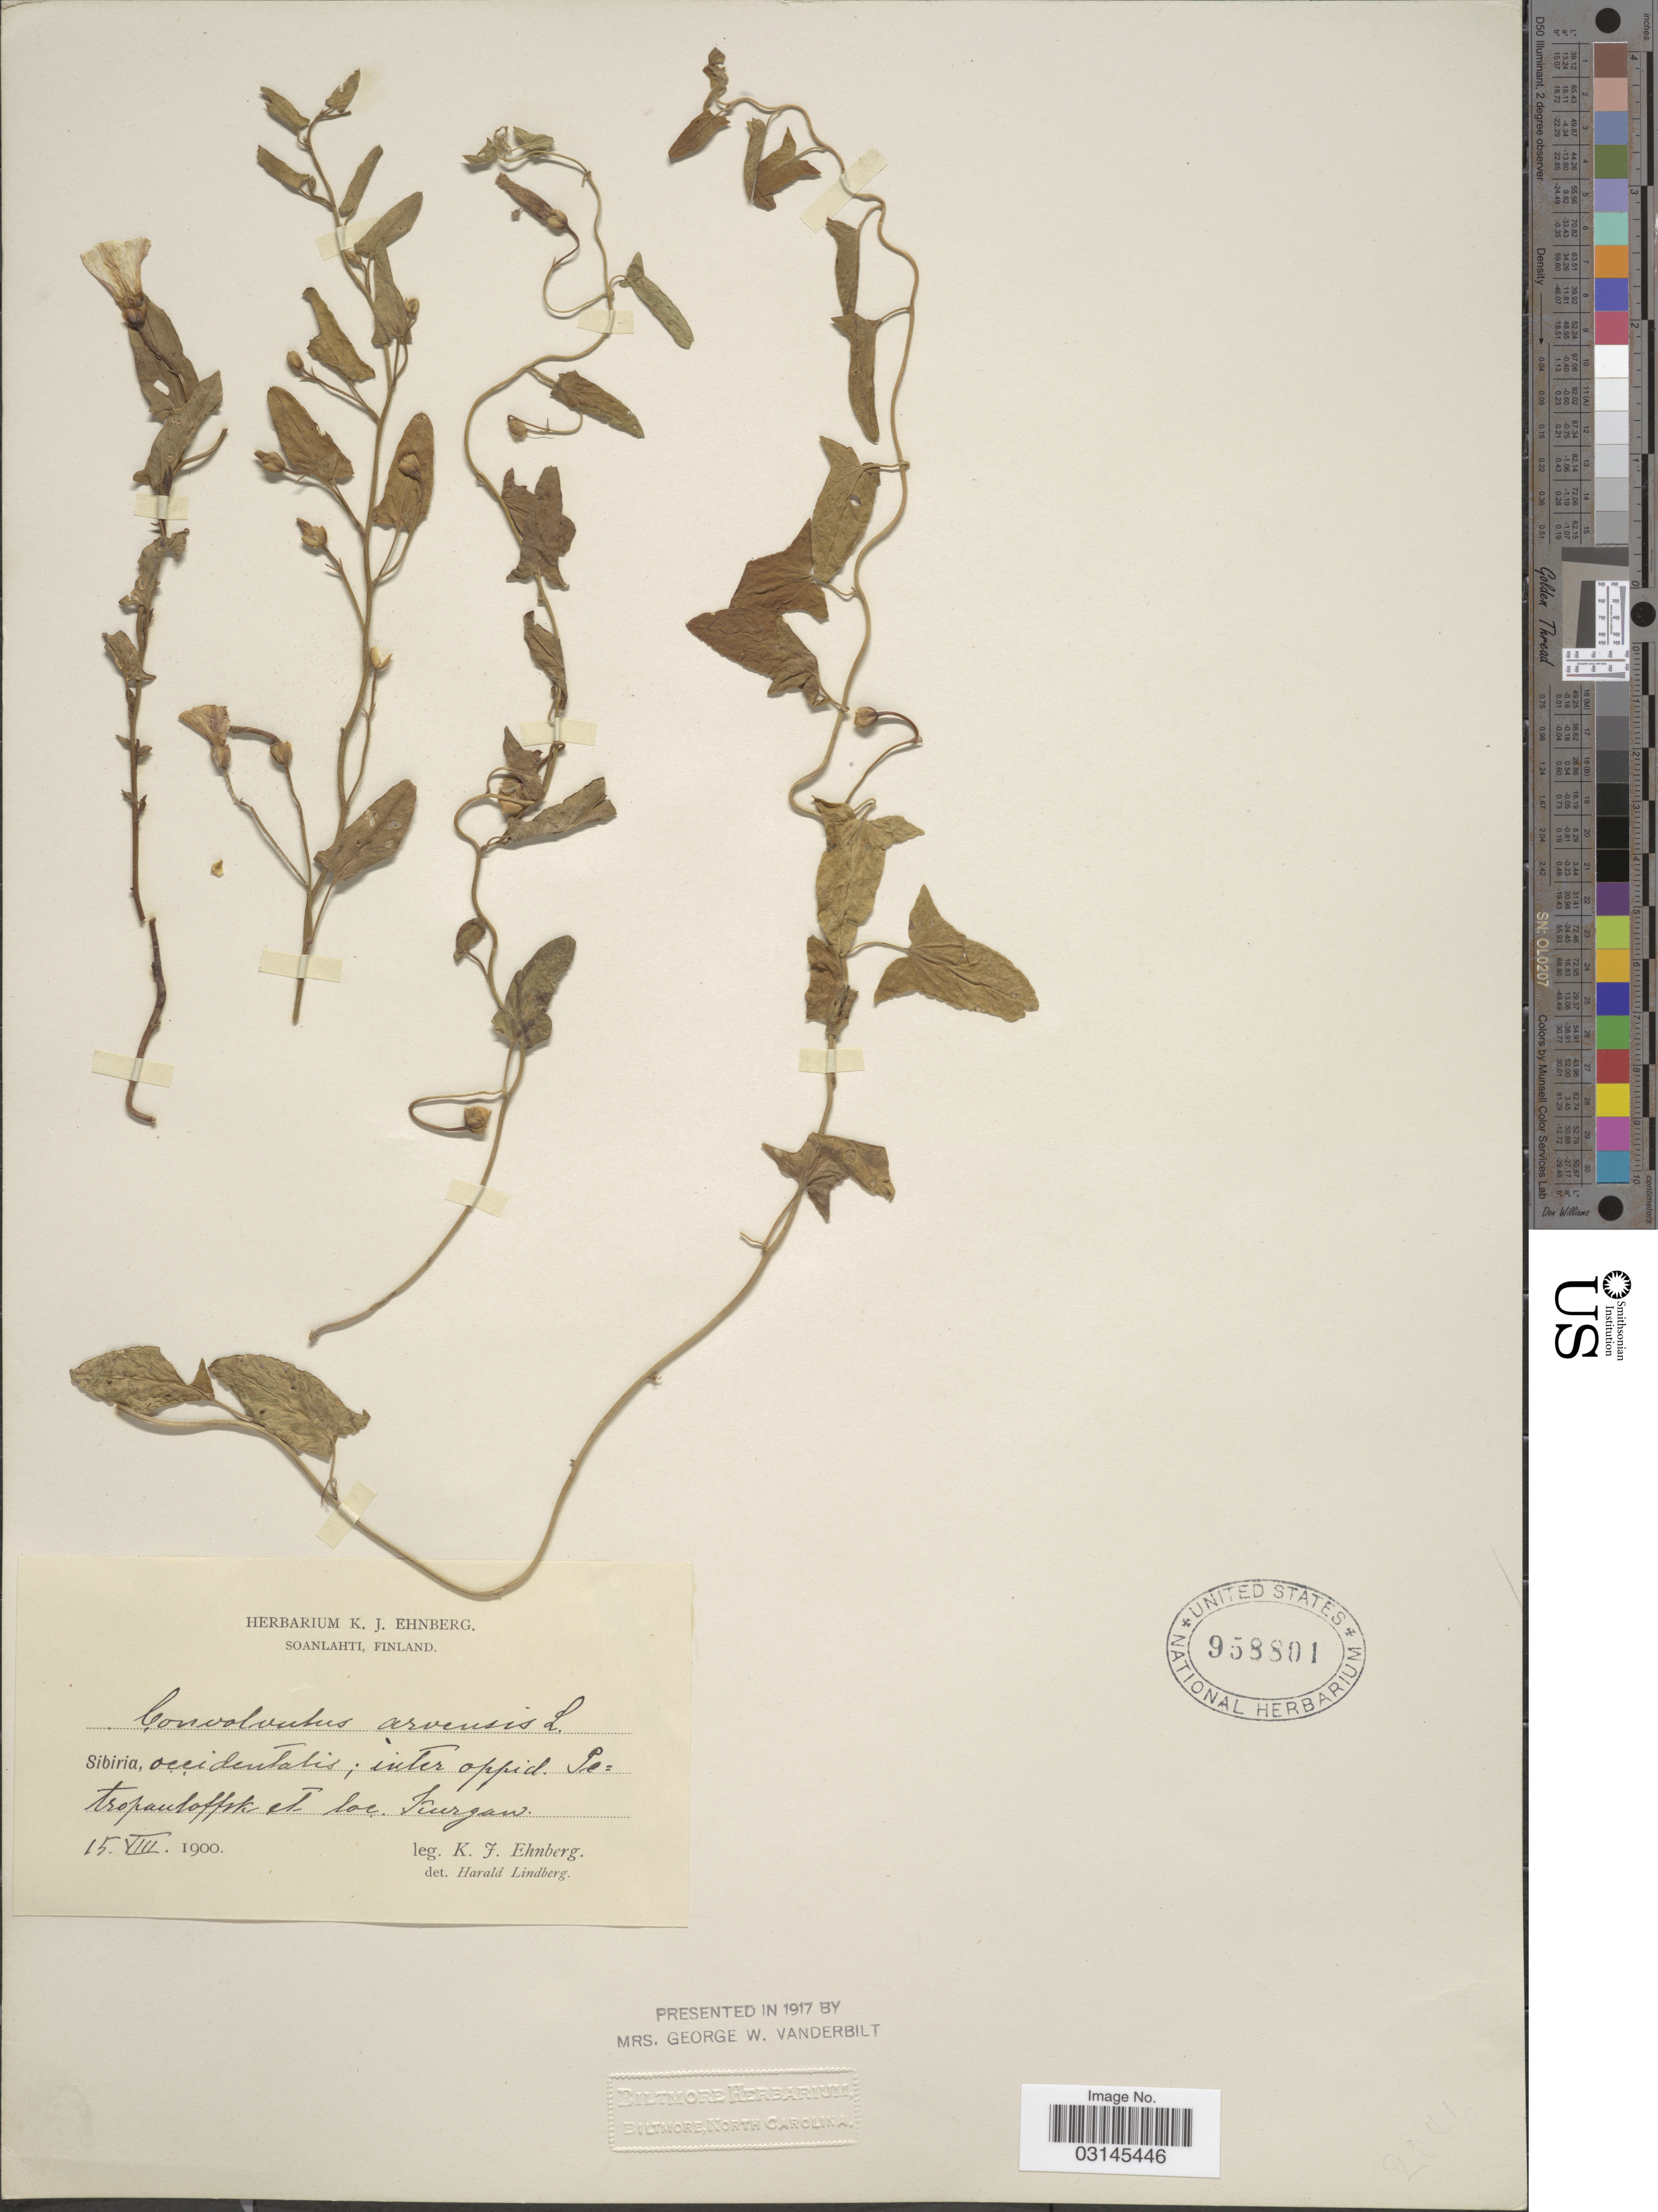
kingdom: Plantae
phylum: Tracheophyta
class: Magnoliopsida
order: Solanales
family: Convolvulaceae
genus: Convolvulus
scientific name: Convolvulus arvensis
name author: L.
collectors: K. Ehnberg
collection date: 1900-08-15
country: Russian Federation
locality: Sibiria, occidentalis; inter oppid. Petropauloffsk et loc. Kurgan.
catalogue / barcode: US 958801